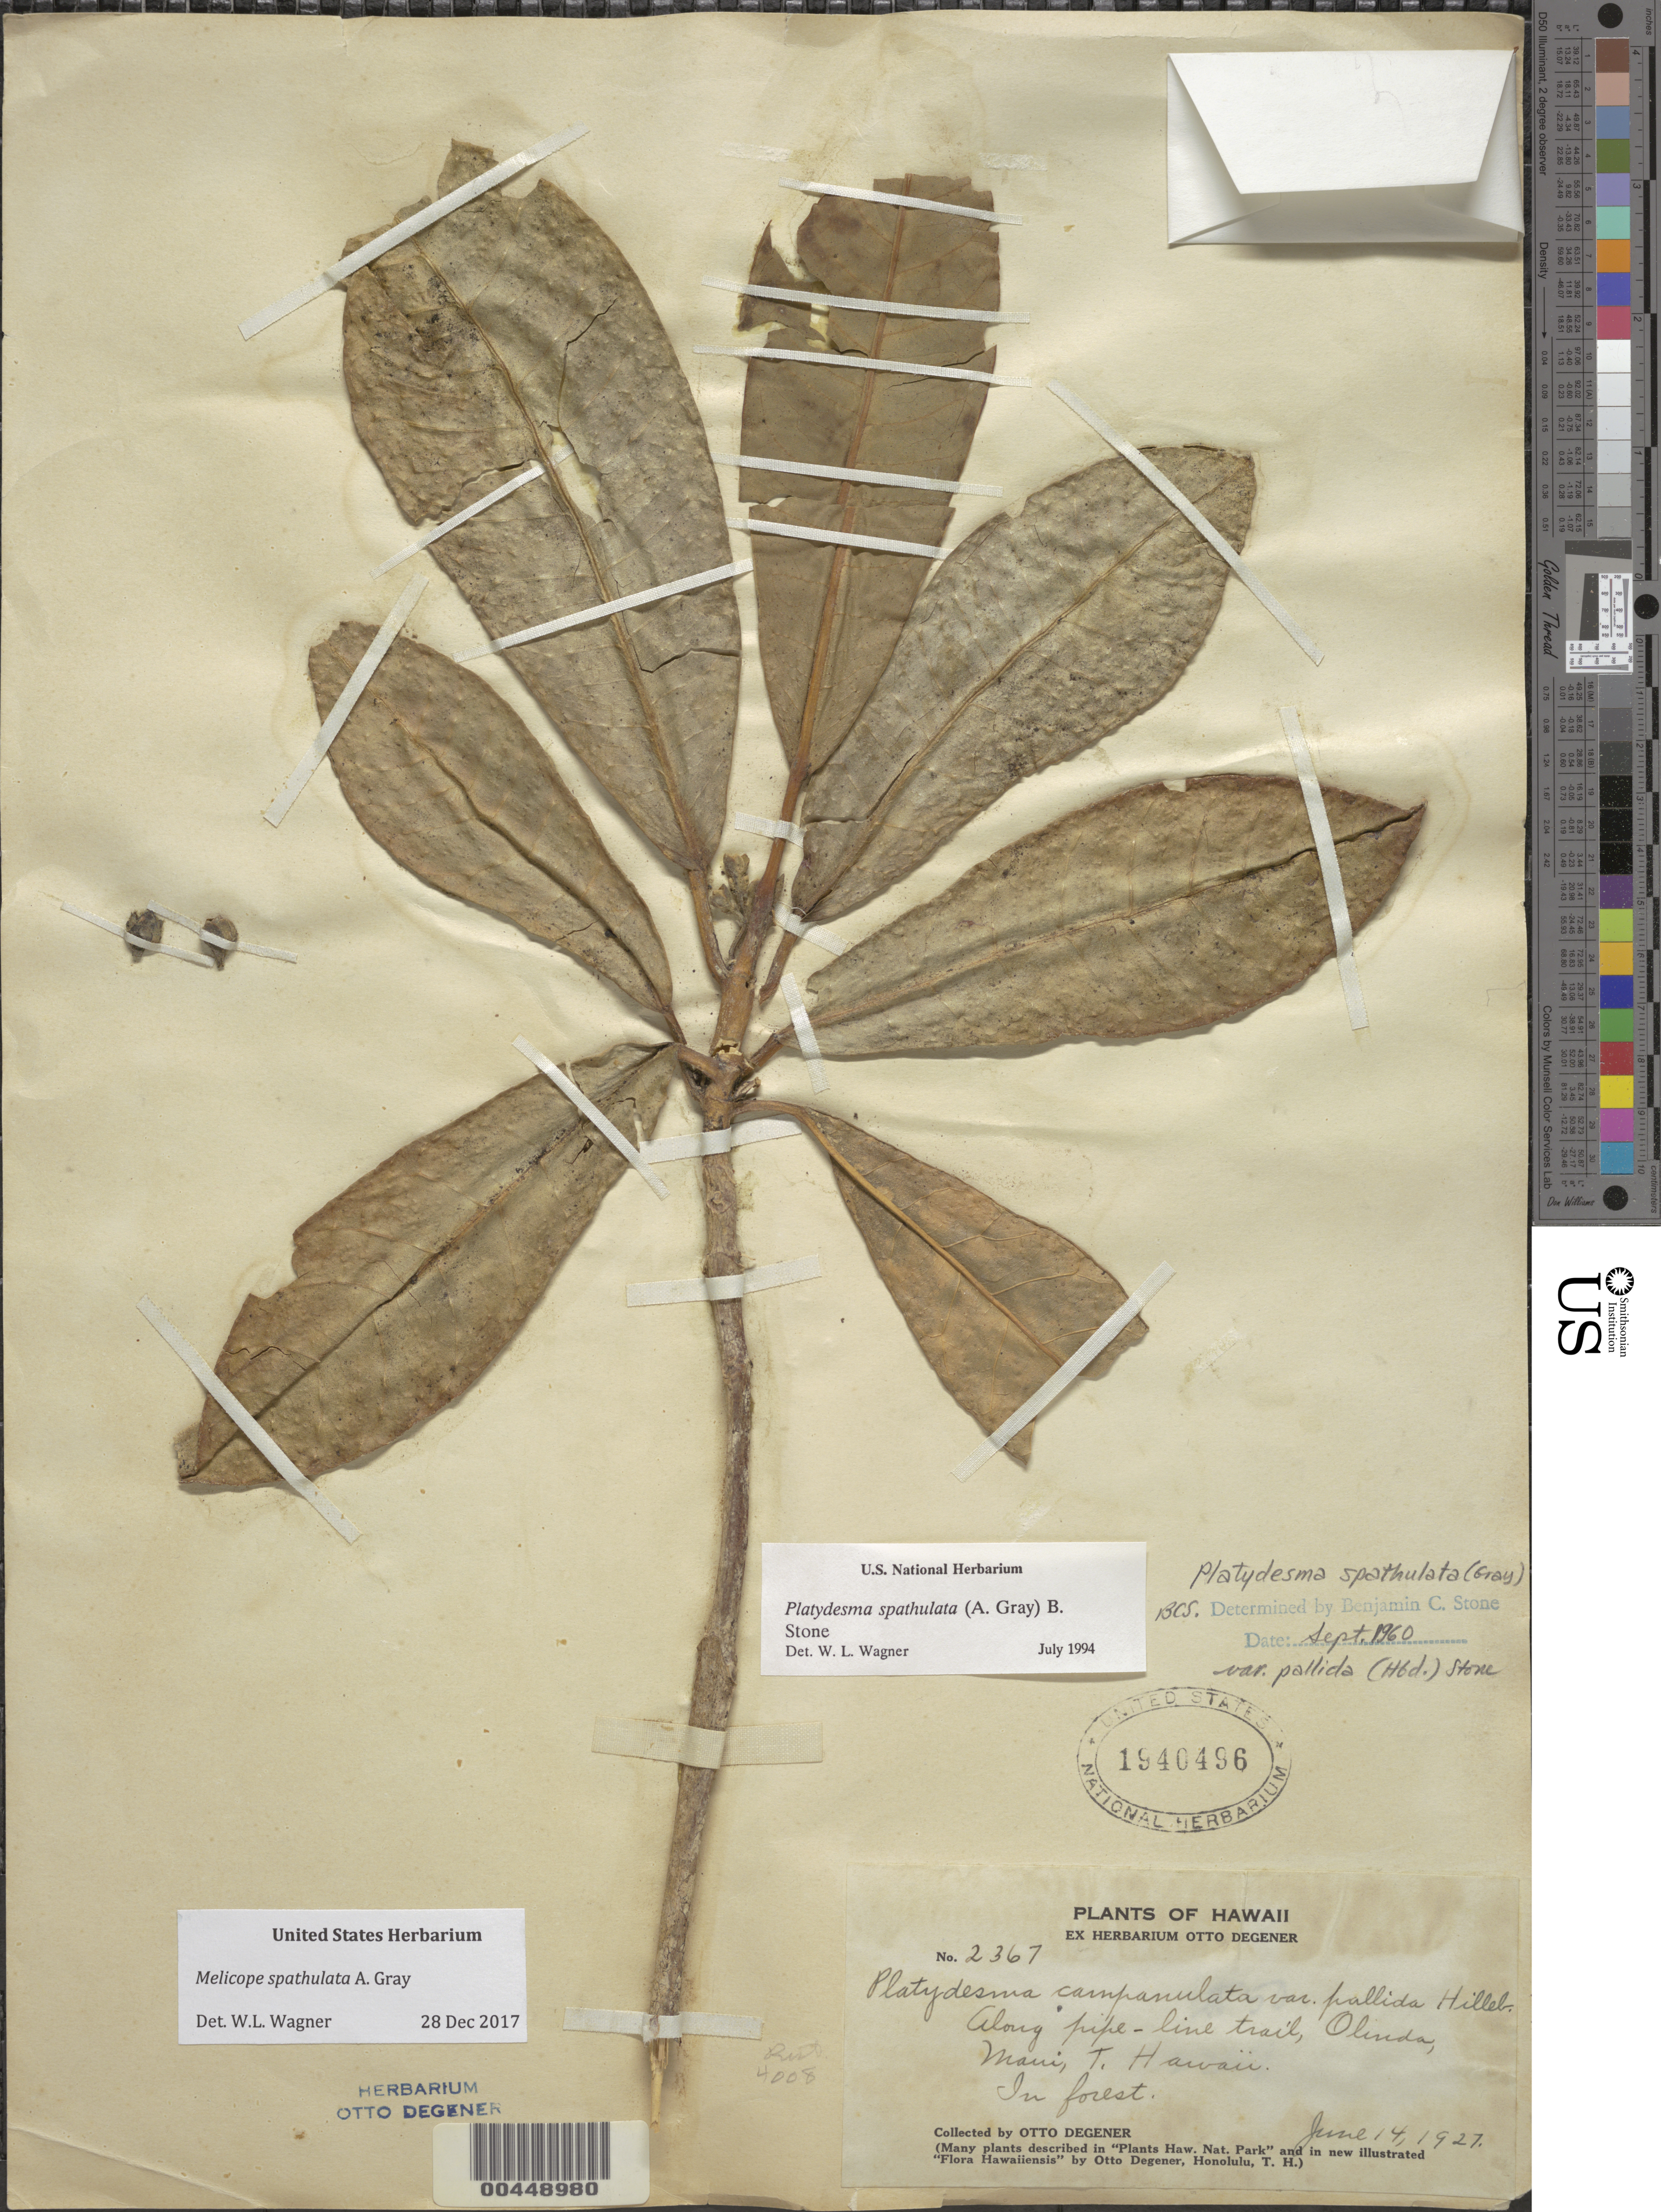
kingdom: Plantae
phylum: Tracheophyta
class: Magnoliopsida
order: Sapindales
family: Rutaceae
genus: Melicope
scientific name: Melicope spathulata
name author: A. Gray in Wilkes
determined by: Wagner, W. L., (BOT), Smithsonian Institution - National Museum of Natural History (UNITED STATES)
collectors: O. Degener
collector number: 2367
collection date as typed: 14 Jun 1927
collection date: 1927-06-14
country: United States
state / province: Hawaii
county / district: Maui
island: Maui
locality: Along pipe line trail, Olinda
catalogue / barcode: US 1940496